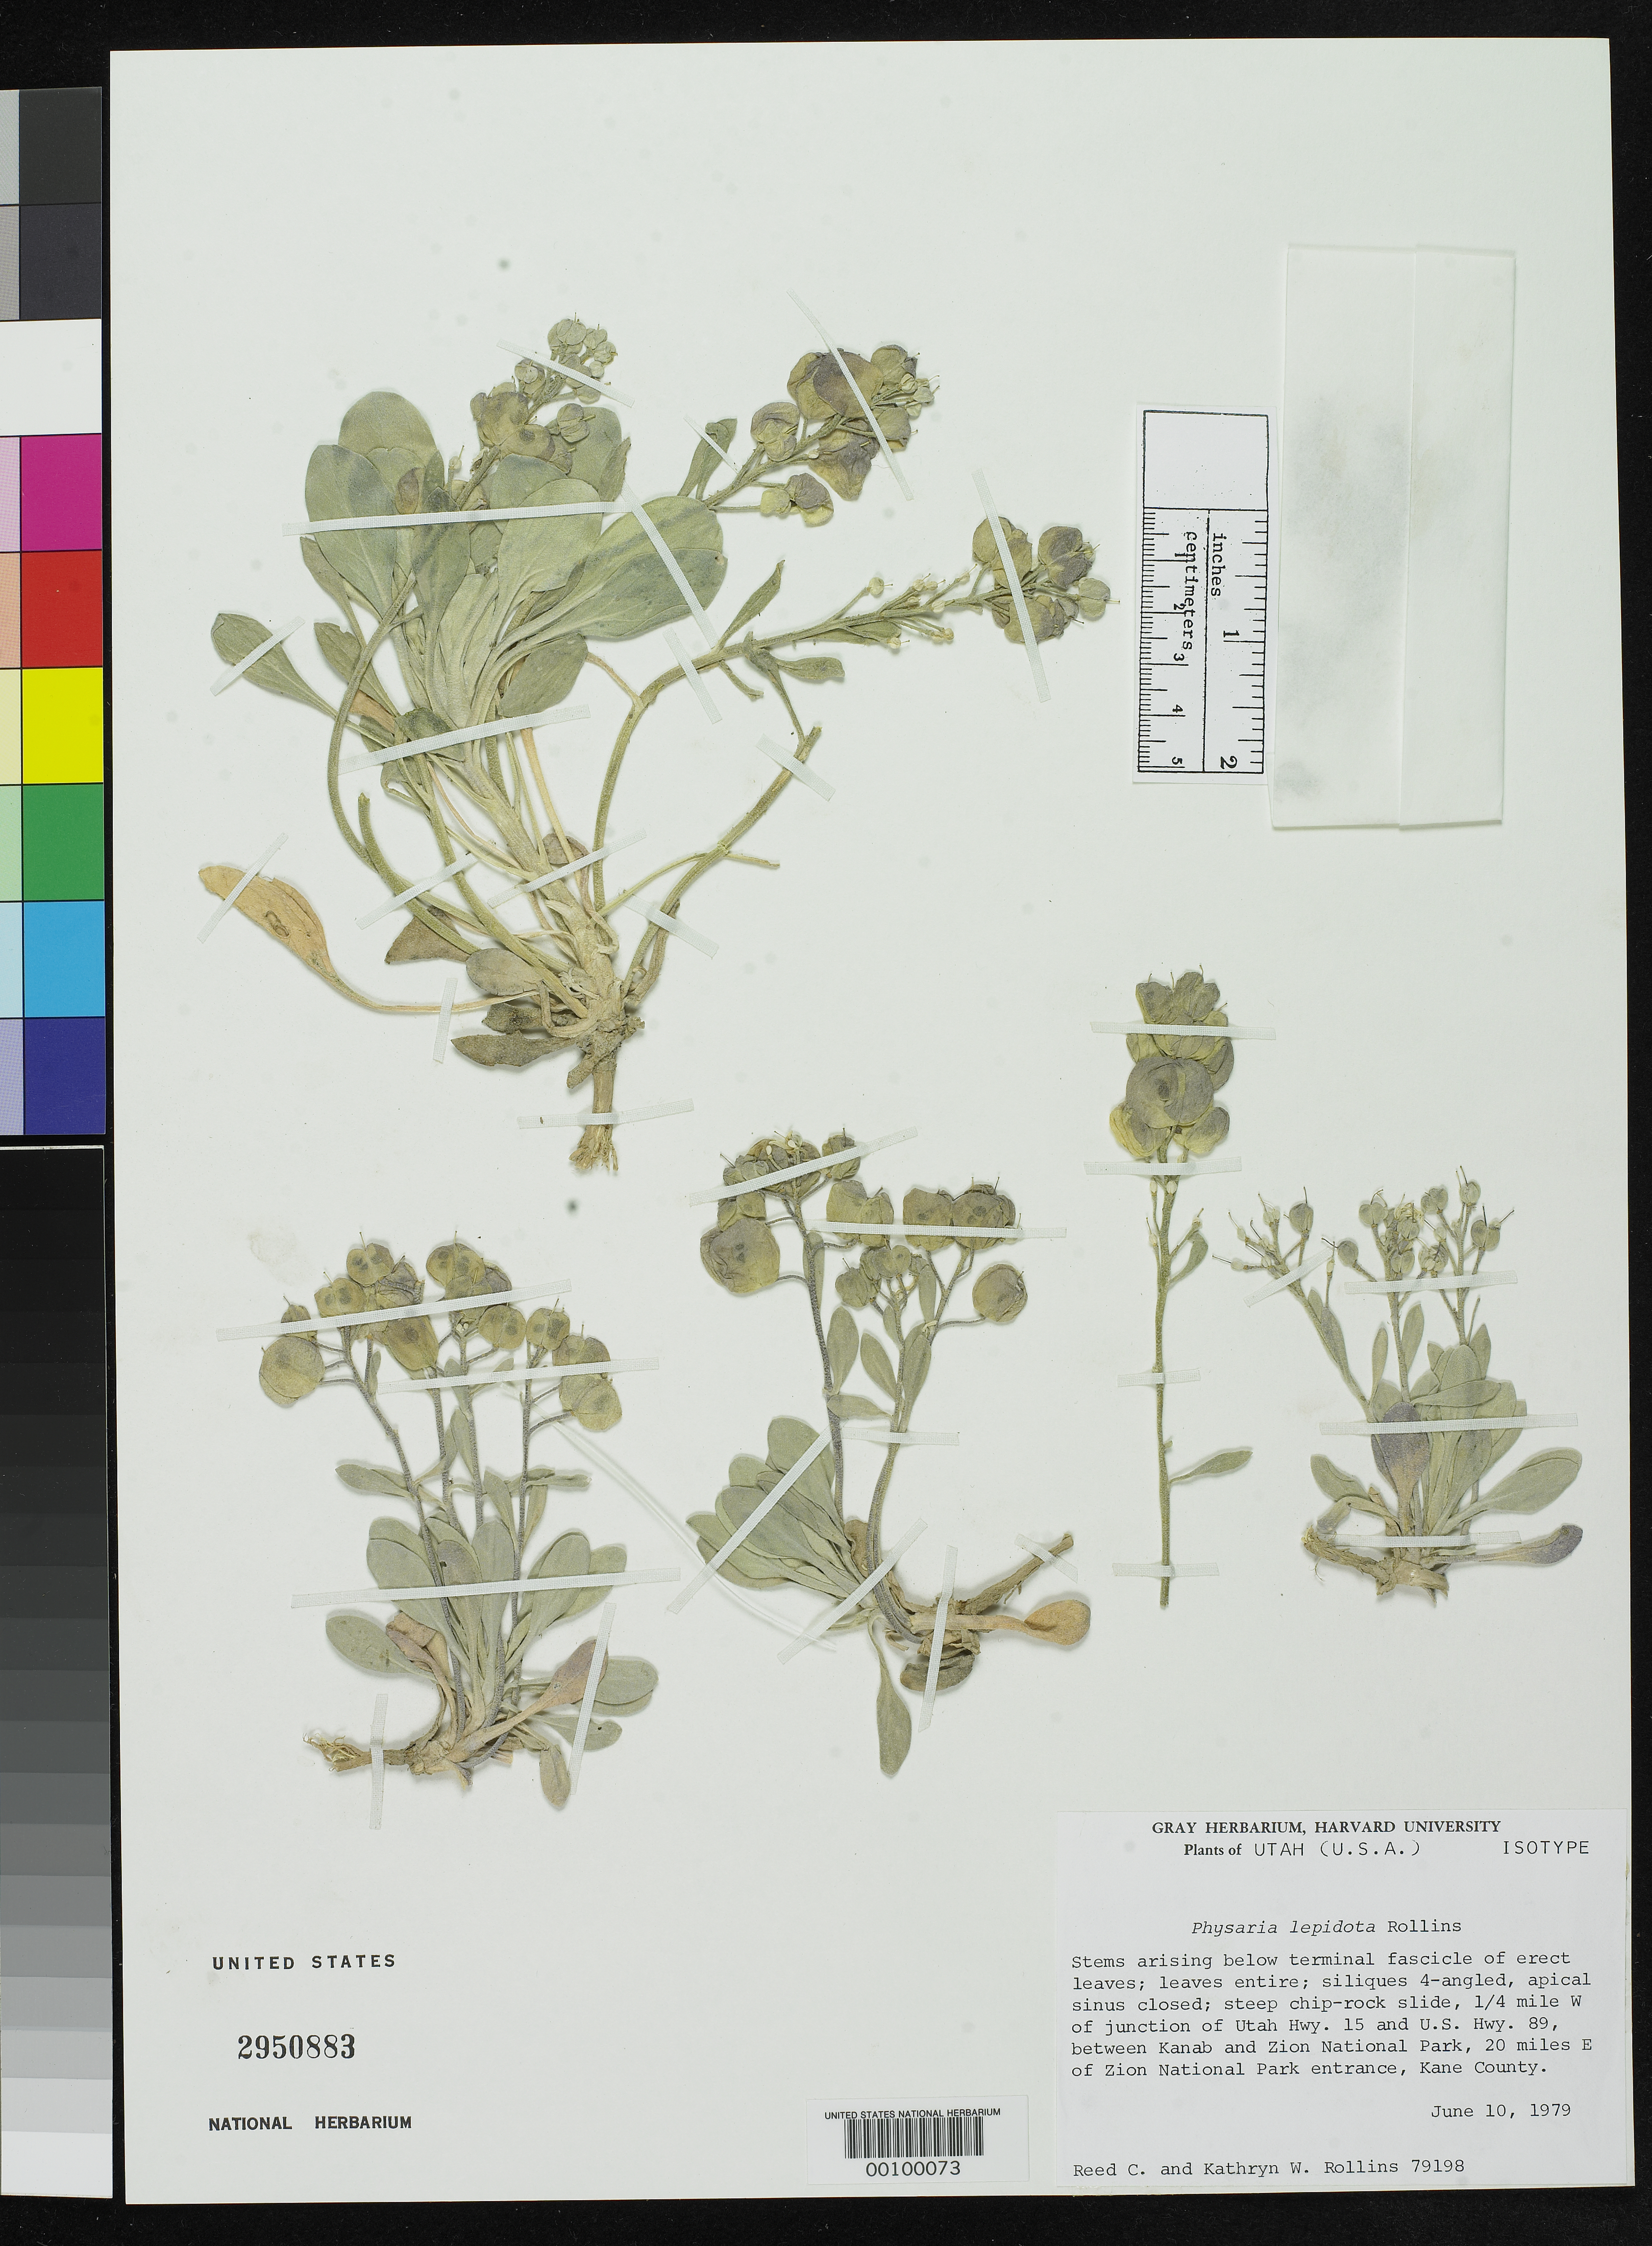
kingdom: Plantae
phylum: Tracheophyta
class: Magnoliopsida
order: Brassicales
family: Brassicaceae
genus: Physaria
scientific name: Physaria lepidota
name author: Rollins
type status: Isotype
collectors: R. C. Rollins & K. W. Rollins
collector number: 79198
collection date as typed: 10 Jun 1979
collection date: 1979-06-10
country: United States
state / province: Utah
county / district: Kane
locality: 1/4 mi W of junction Hwy 15 & Hwy 89, between Kahab and Zion National Park, 20 mi E of Zion National Park entrance.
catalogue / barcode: US 2950883